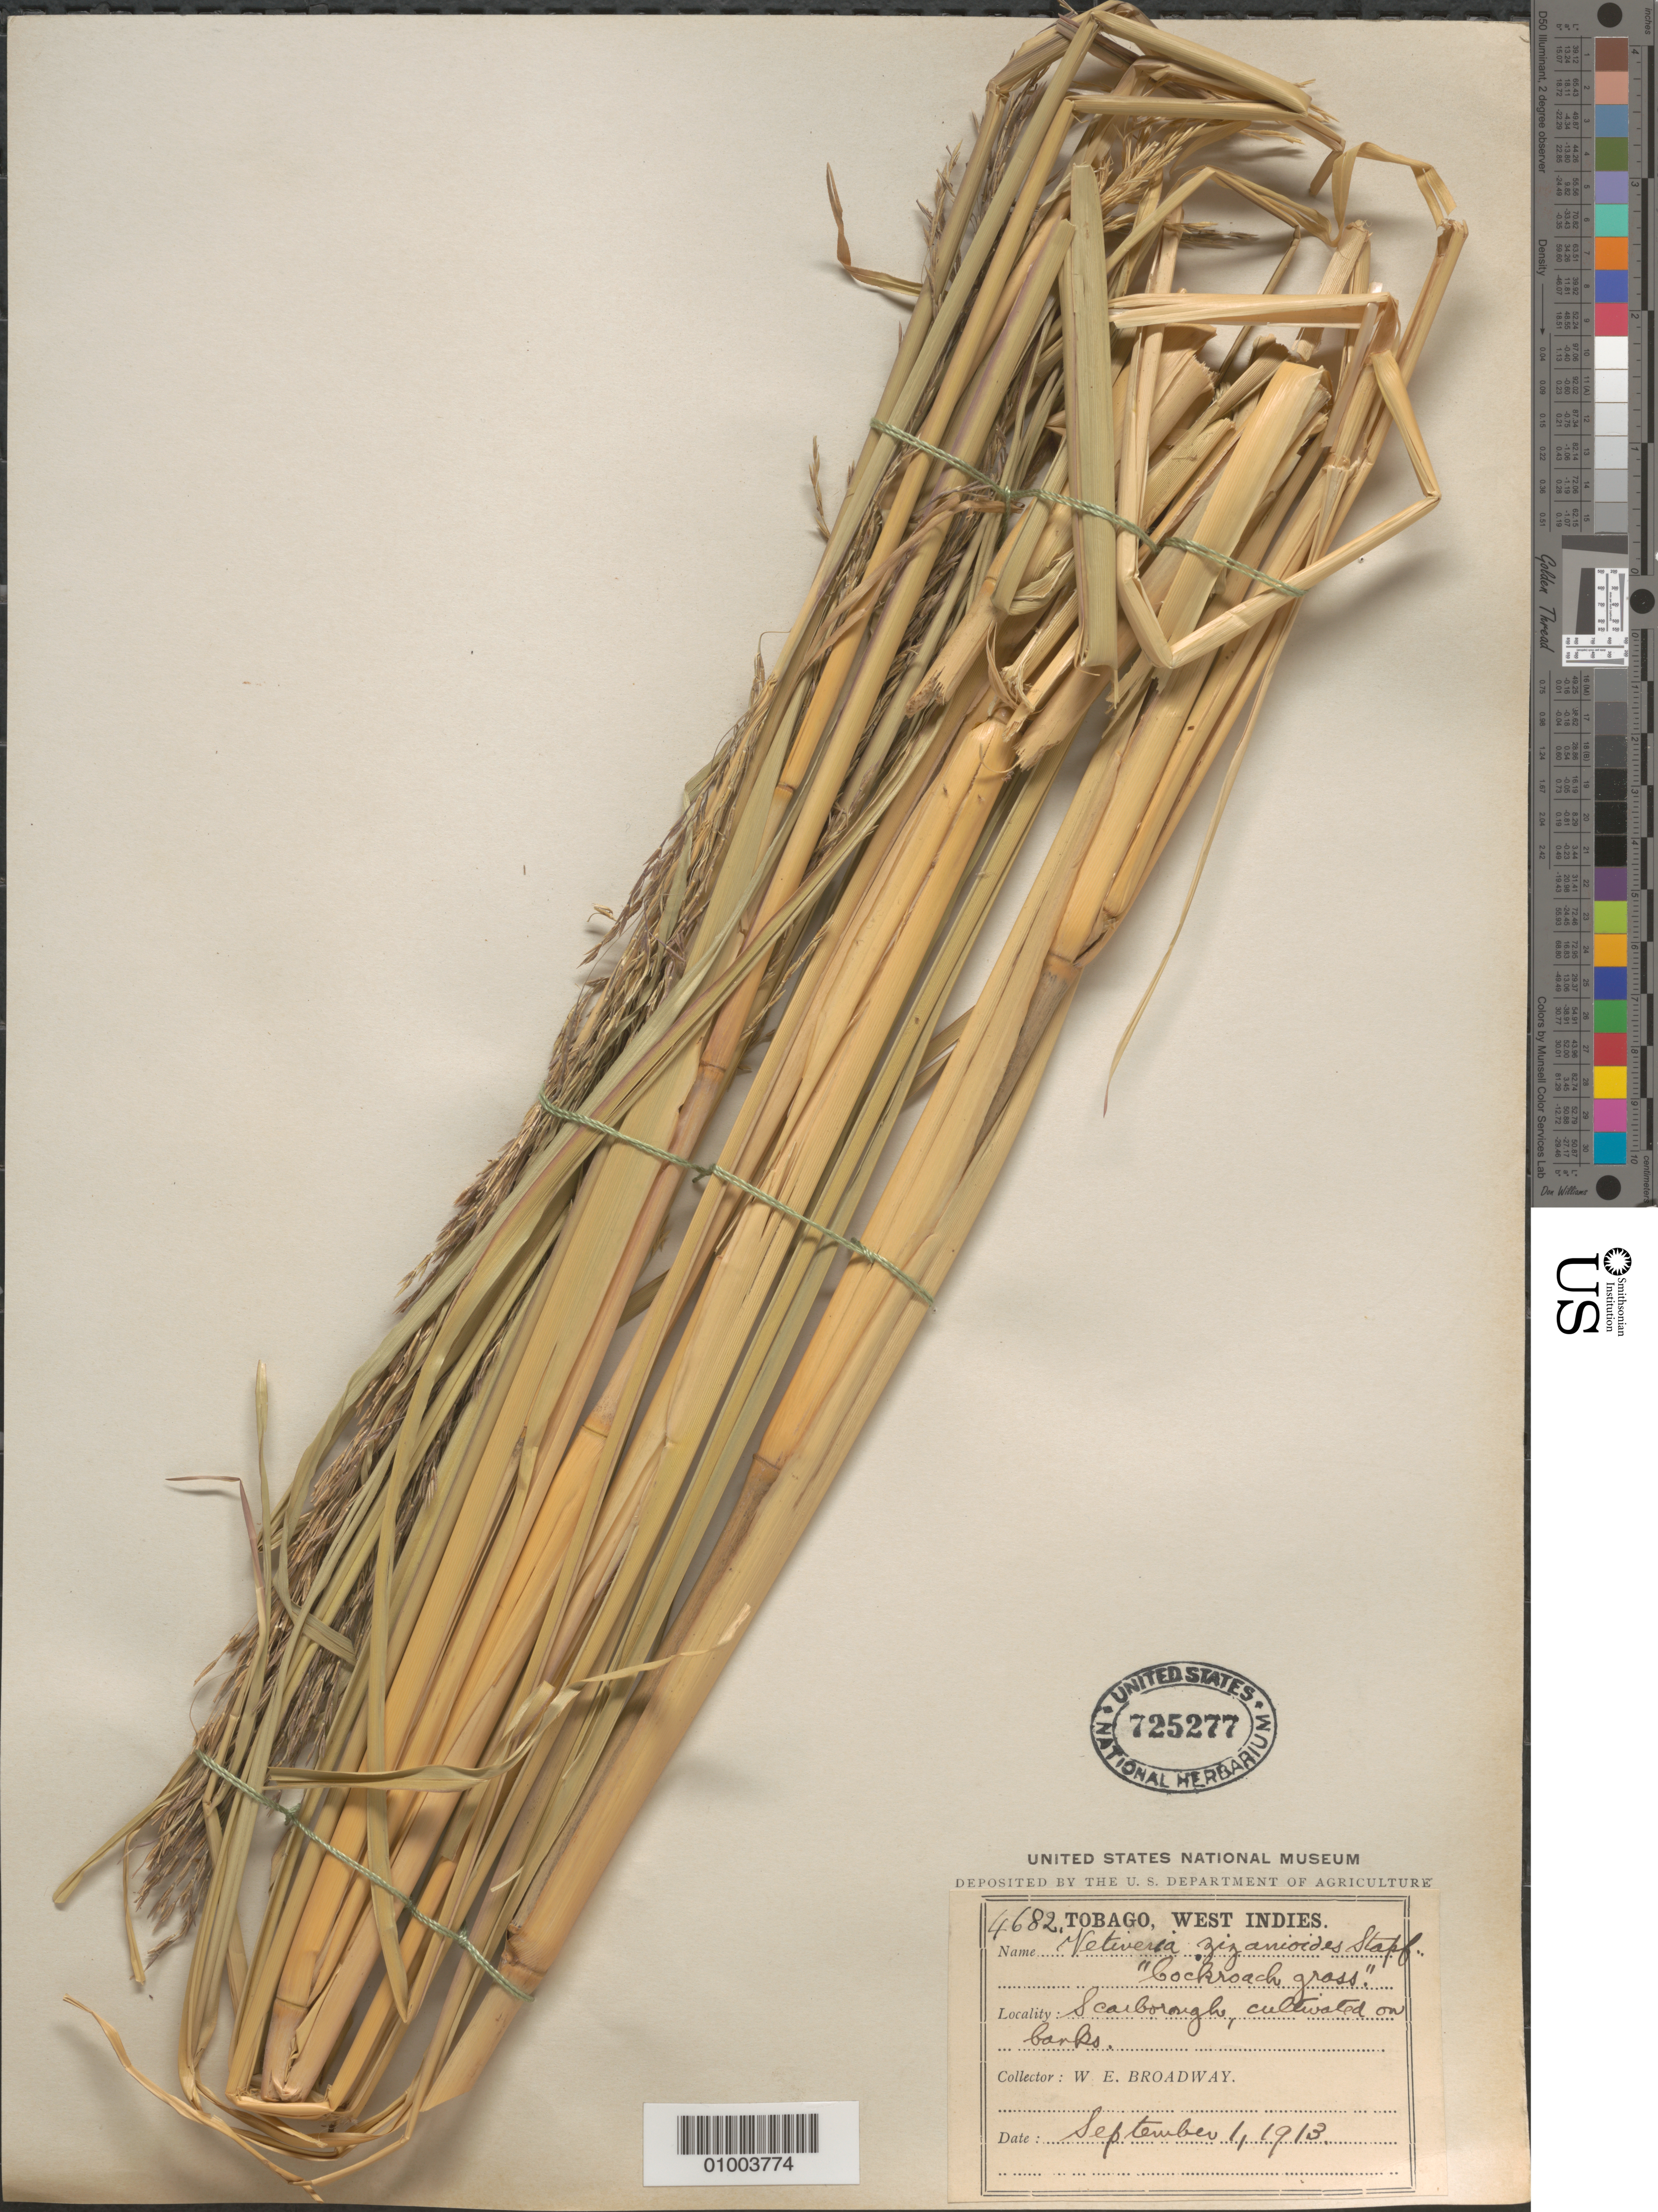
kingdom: Plantae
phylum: Tracheophyta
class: Liliopsida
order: Poales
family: Poaceae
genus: Vetiveria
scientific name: Vetiveria zizanioides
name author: (L.) Nash ex Small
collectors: W. E. Broadway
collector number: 4682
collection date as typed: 01 Sep 1913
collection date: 1913-09-01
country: Trinidad and Tobago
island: Tobago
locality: Scarborough, cultivated on banks.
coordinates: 0 N, 0 E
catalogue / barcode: US 725277